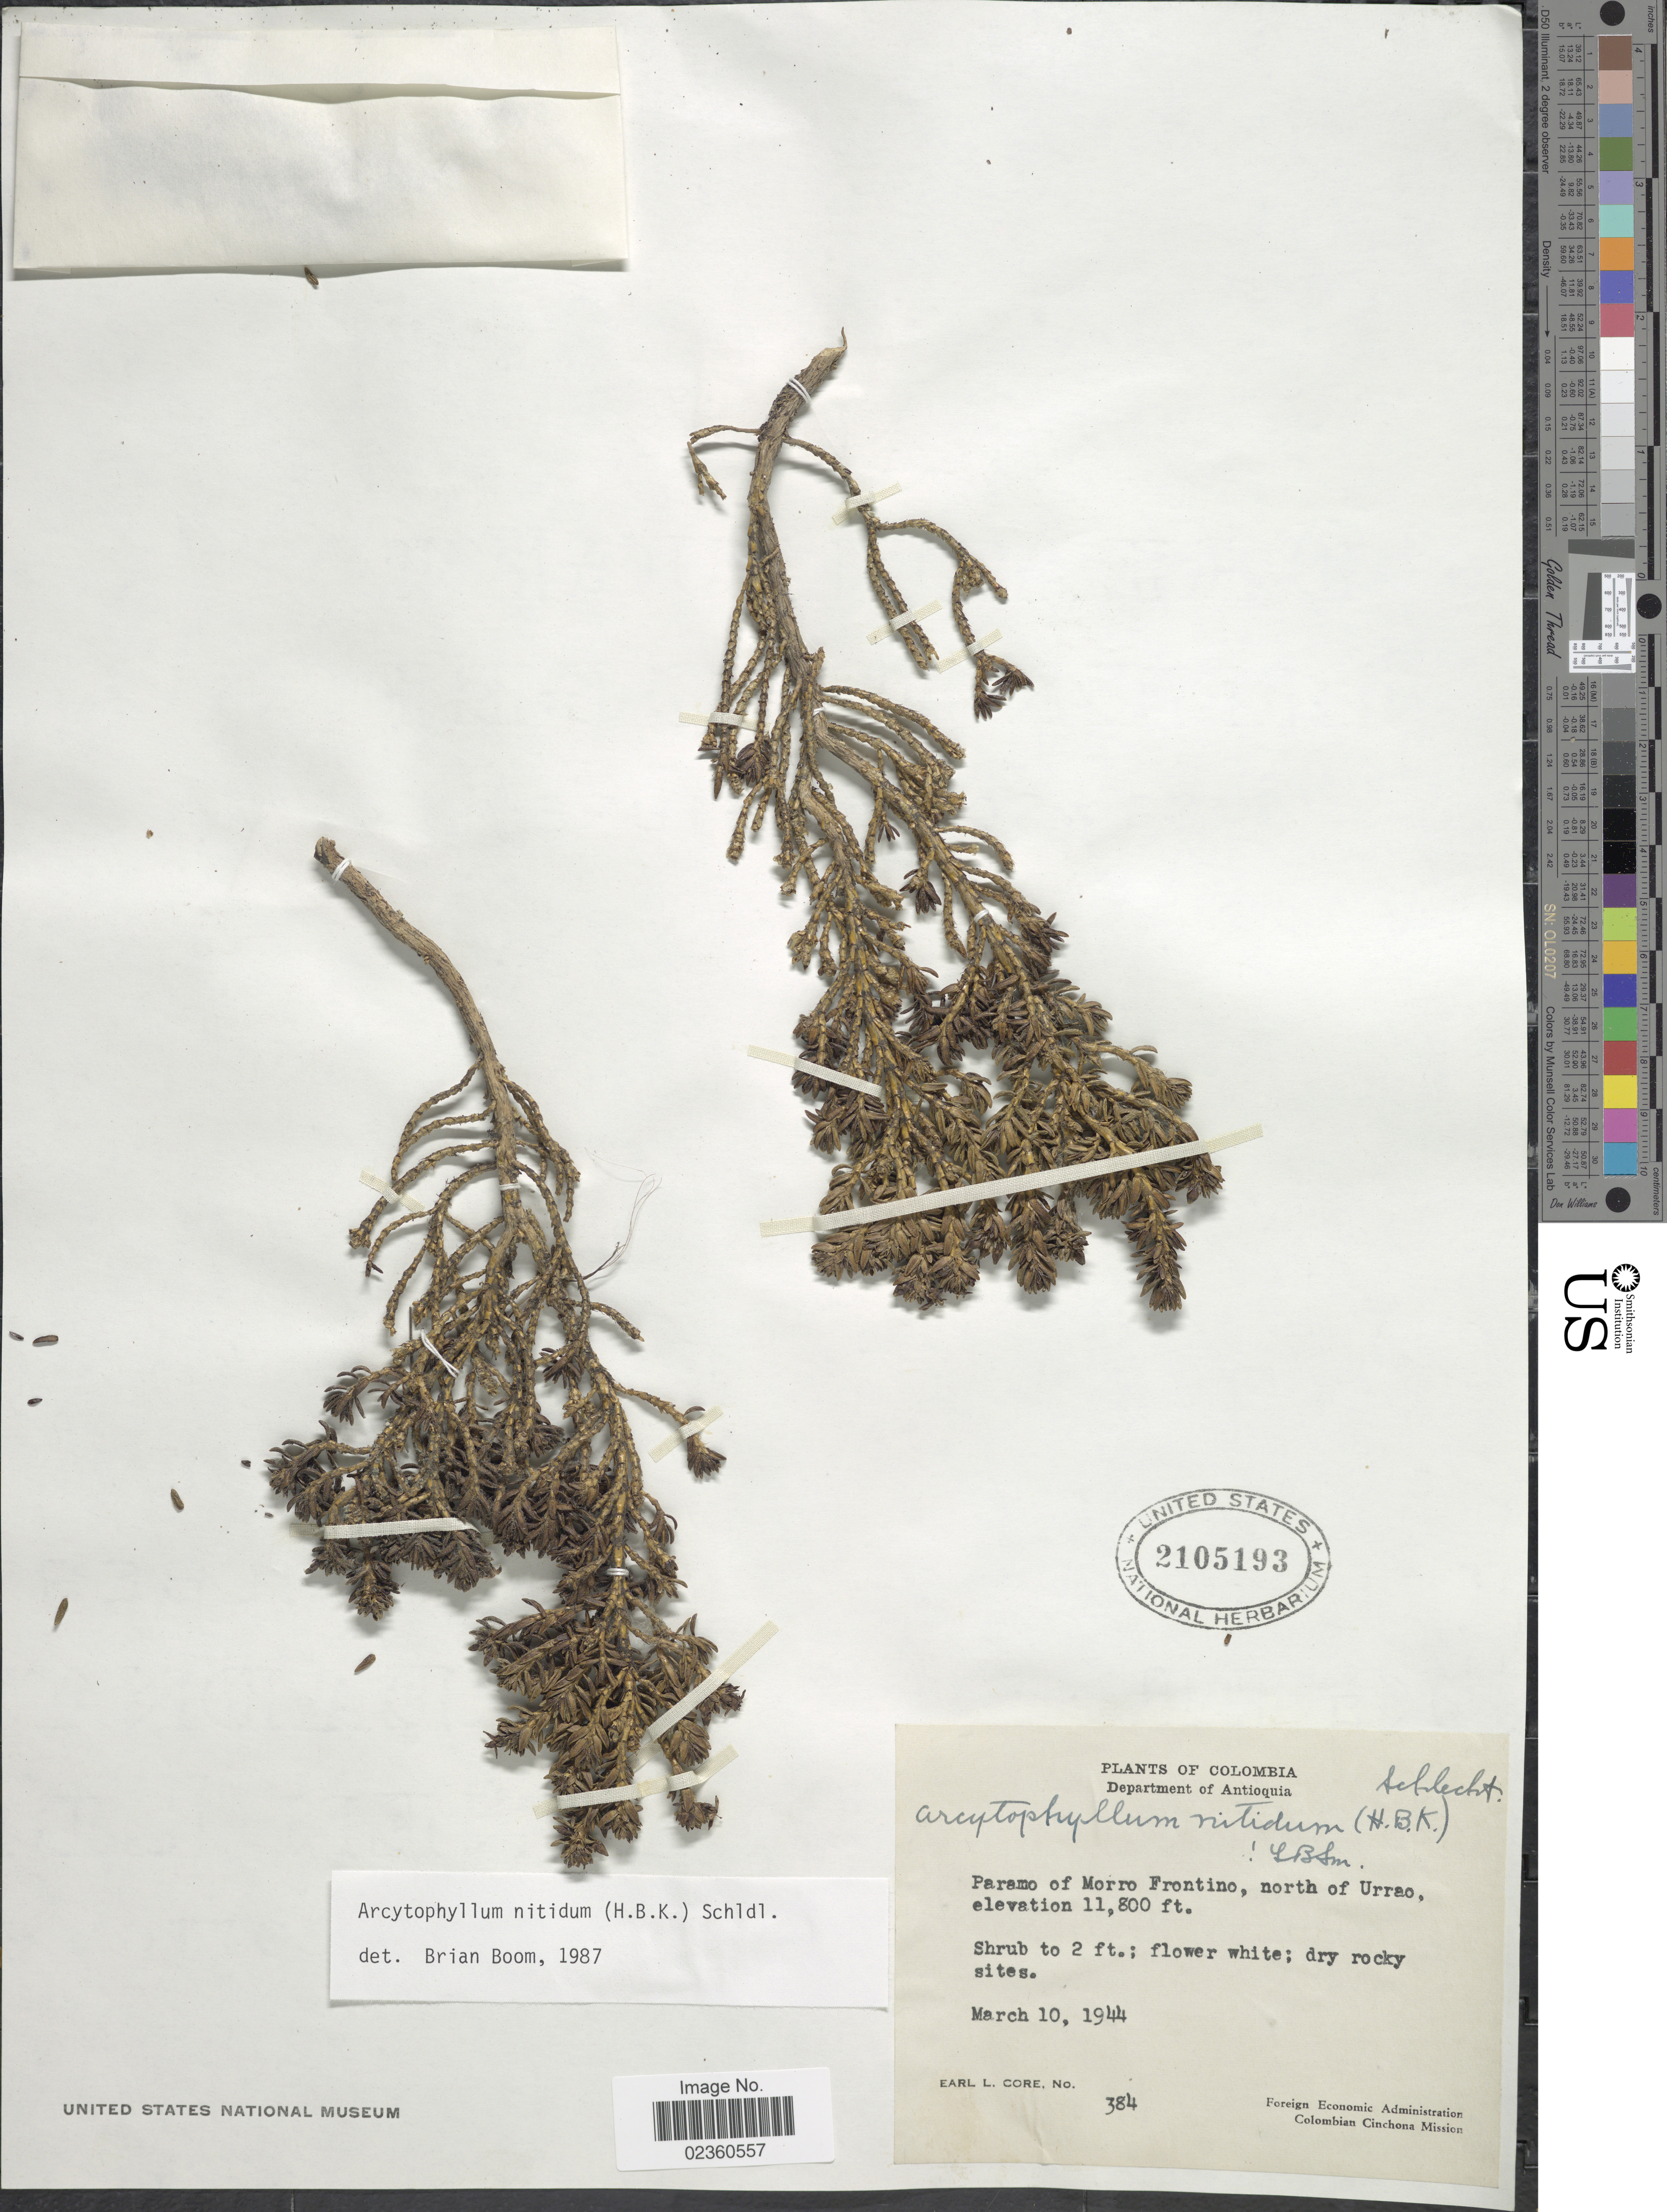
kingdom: Plantae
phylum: Tracheophyta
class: Magnoliopsida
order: Gentianales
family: Rubiaceae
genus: Arcytophyllum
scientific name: Arcytophyllum nitidum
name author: (Kunth) Schltdl.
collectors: E. L. Core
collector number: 384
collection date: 1944-03-10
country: Colombia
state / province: Antioquia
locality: Department of Antioquia, Paramo of Morro Frontino, north of Urrao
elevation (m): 3597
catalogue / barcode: US 2105193